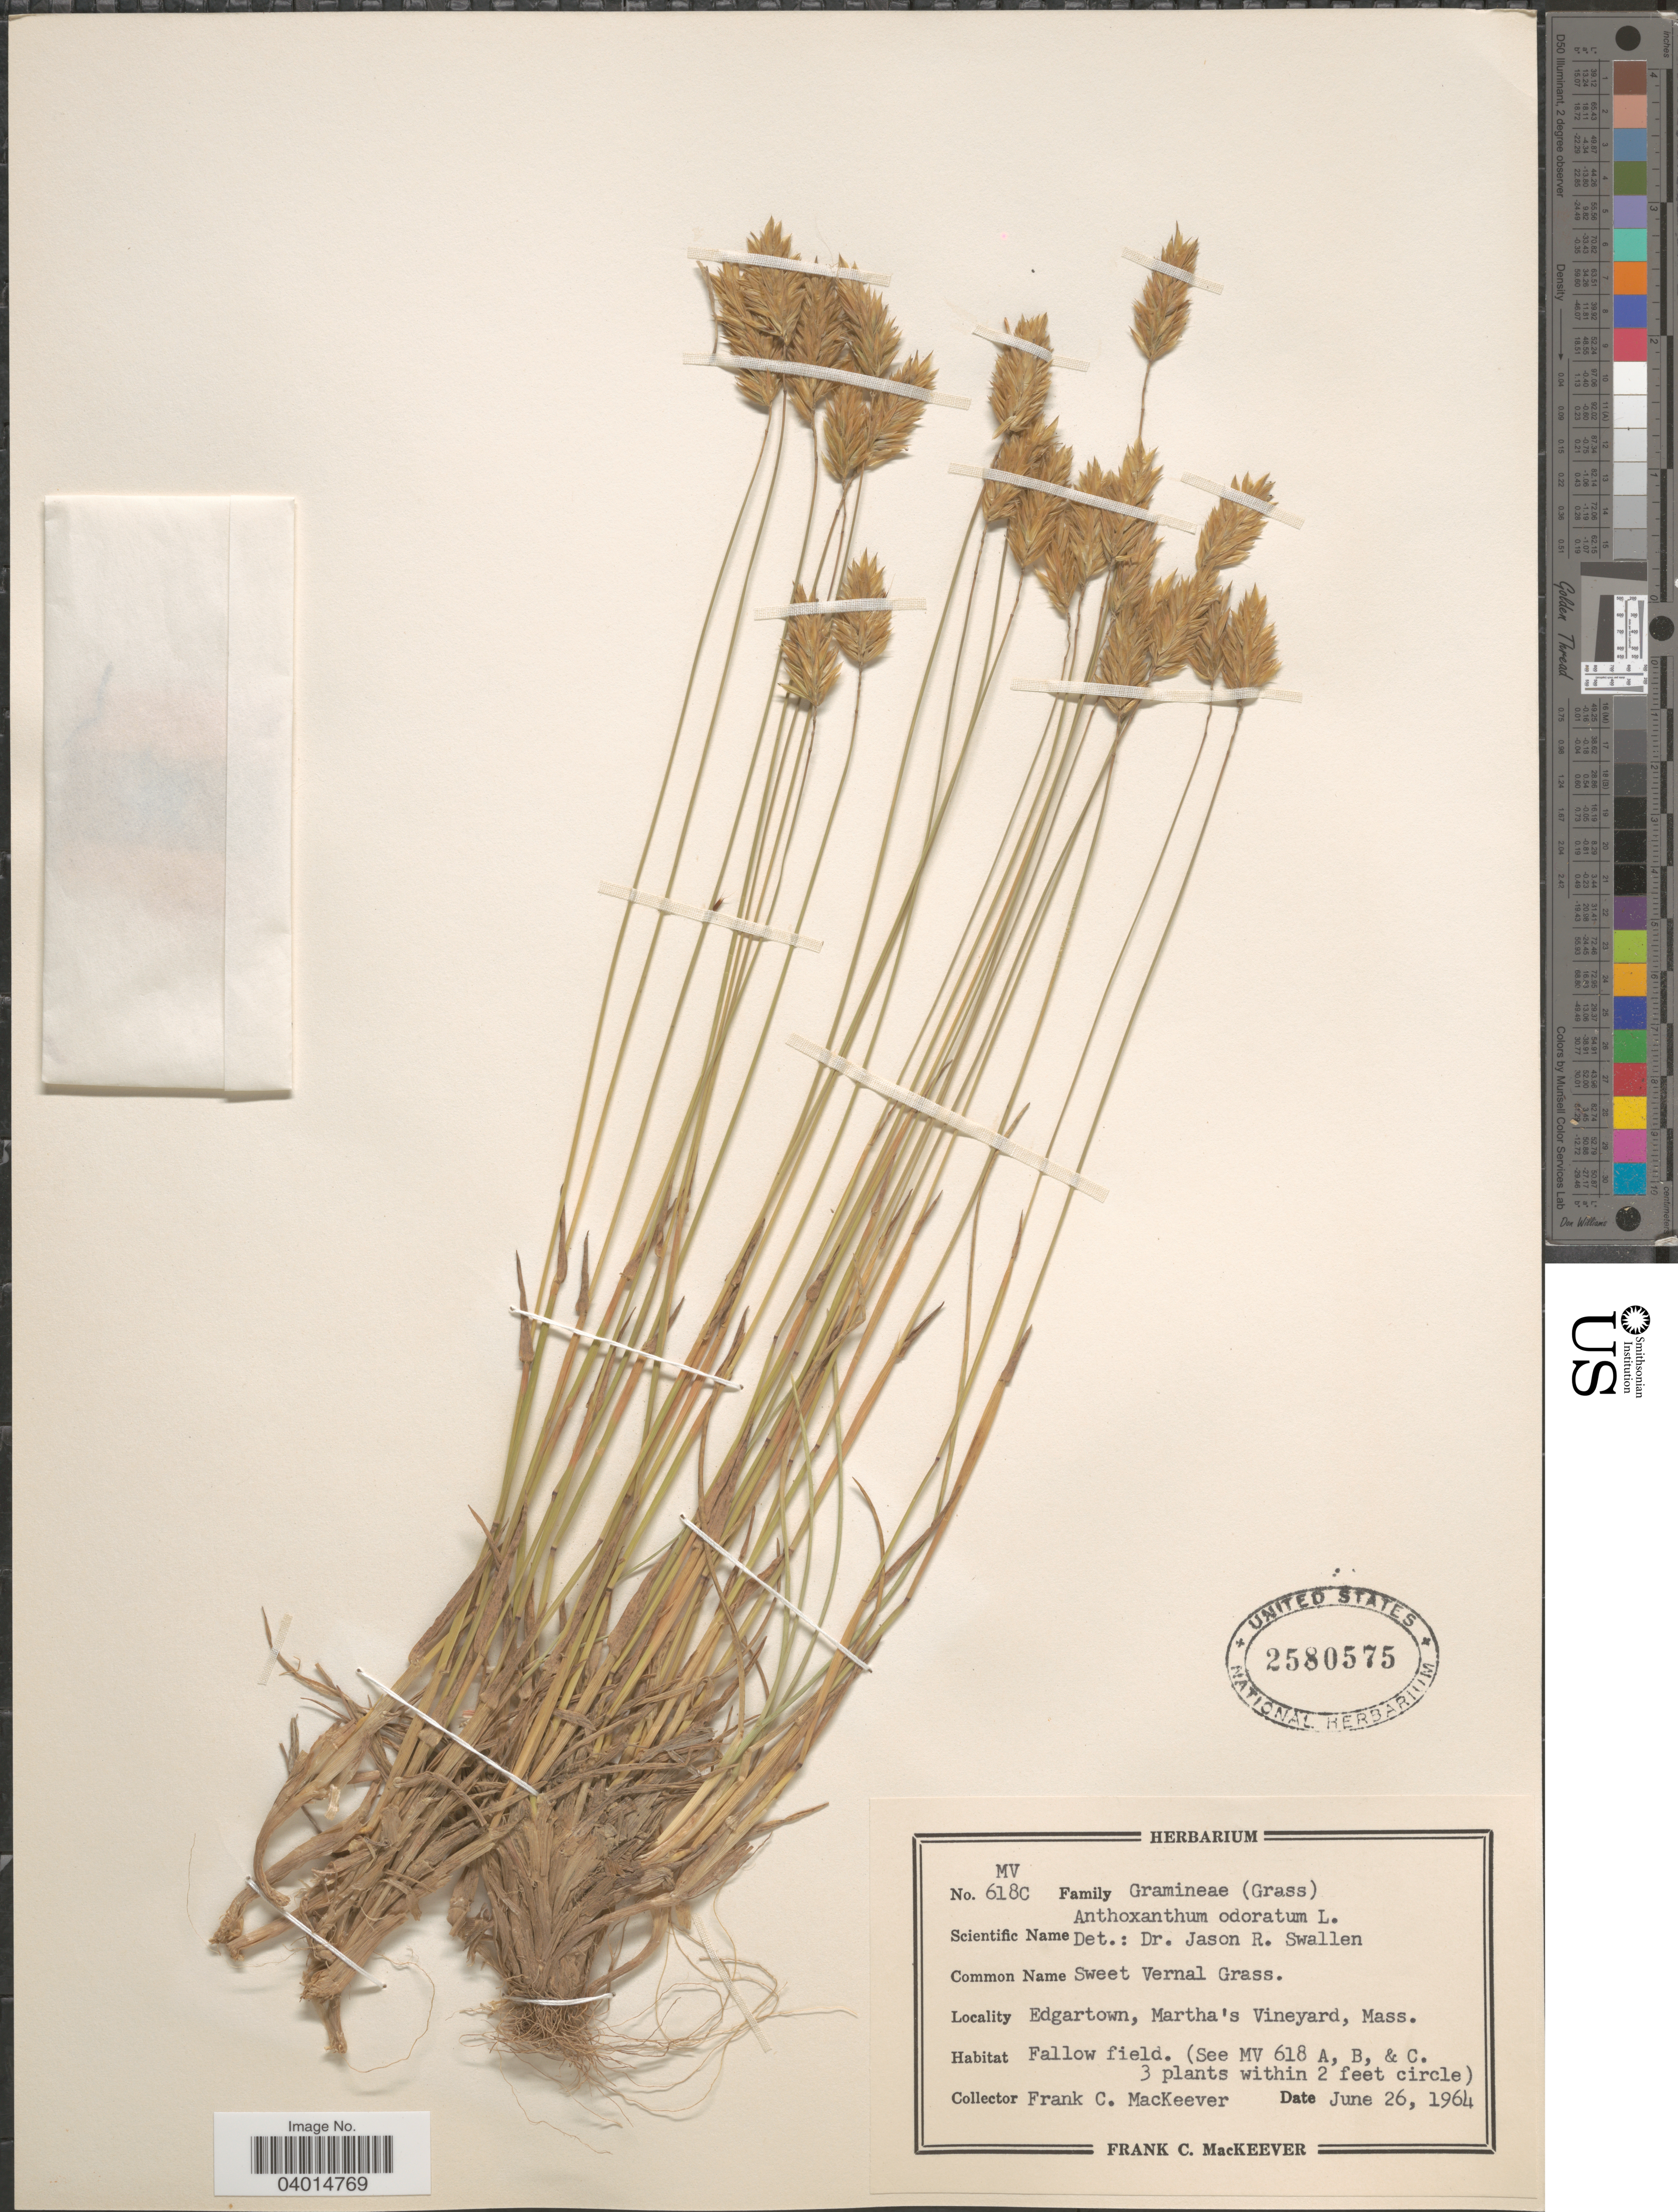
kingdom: Plantae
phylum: Tracheophyta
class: Liliopsida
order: Poales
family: Poaceae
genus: Anthoxanthum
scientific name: Anthoxanthum odoratum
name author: L.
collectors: F. C. MacKeever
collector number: MV618C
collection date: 1964-06-26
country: United States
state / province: Massachusetts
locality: Edgartown, Martha's Vineyard.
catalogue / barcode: US 2580575